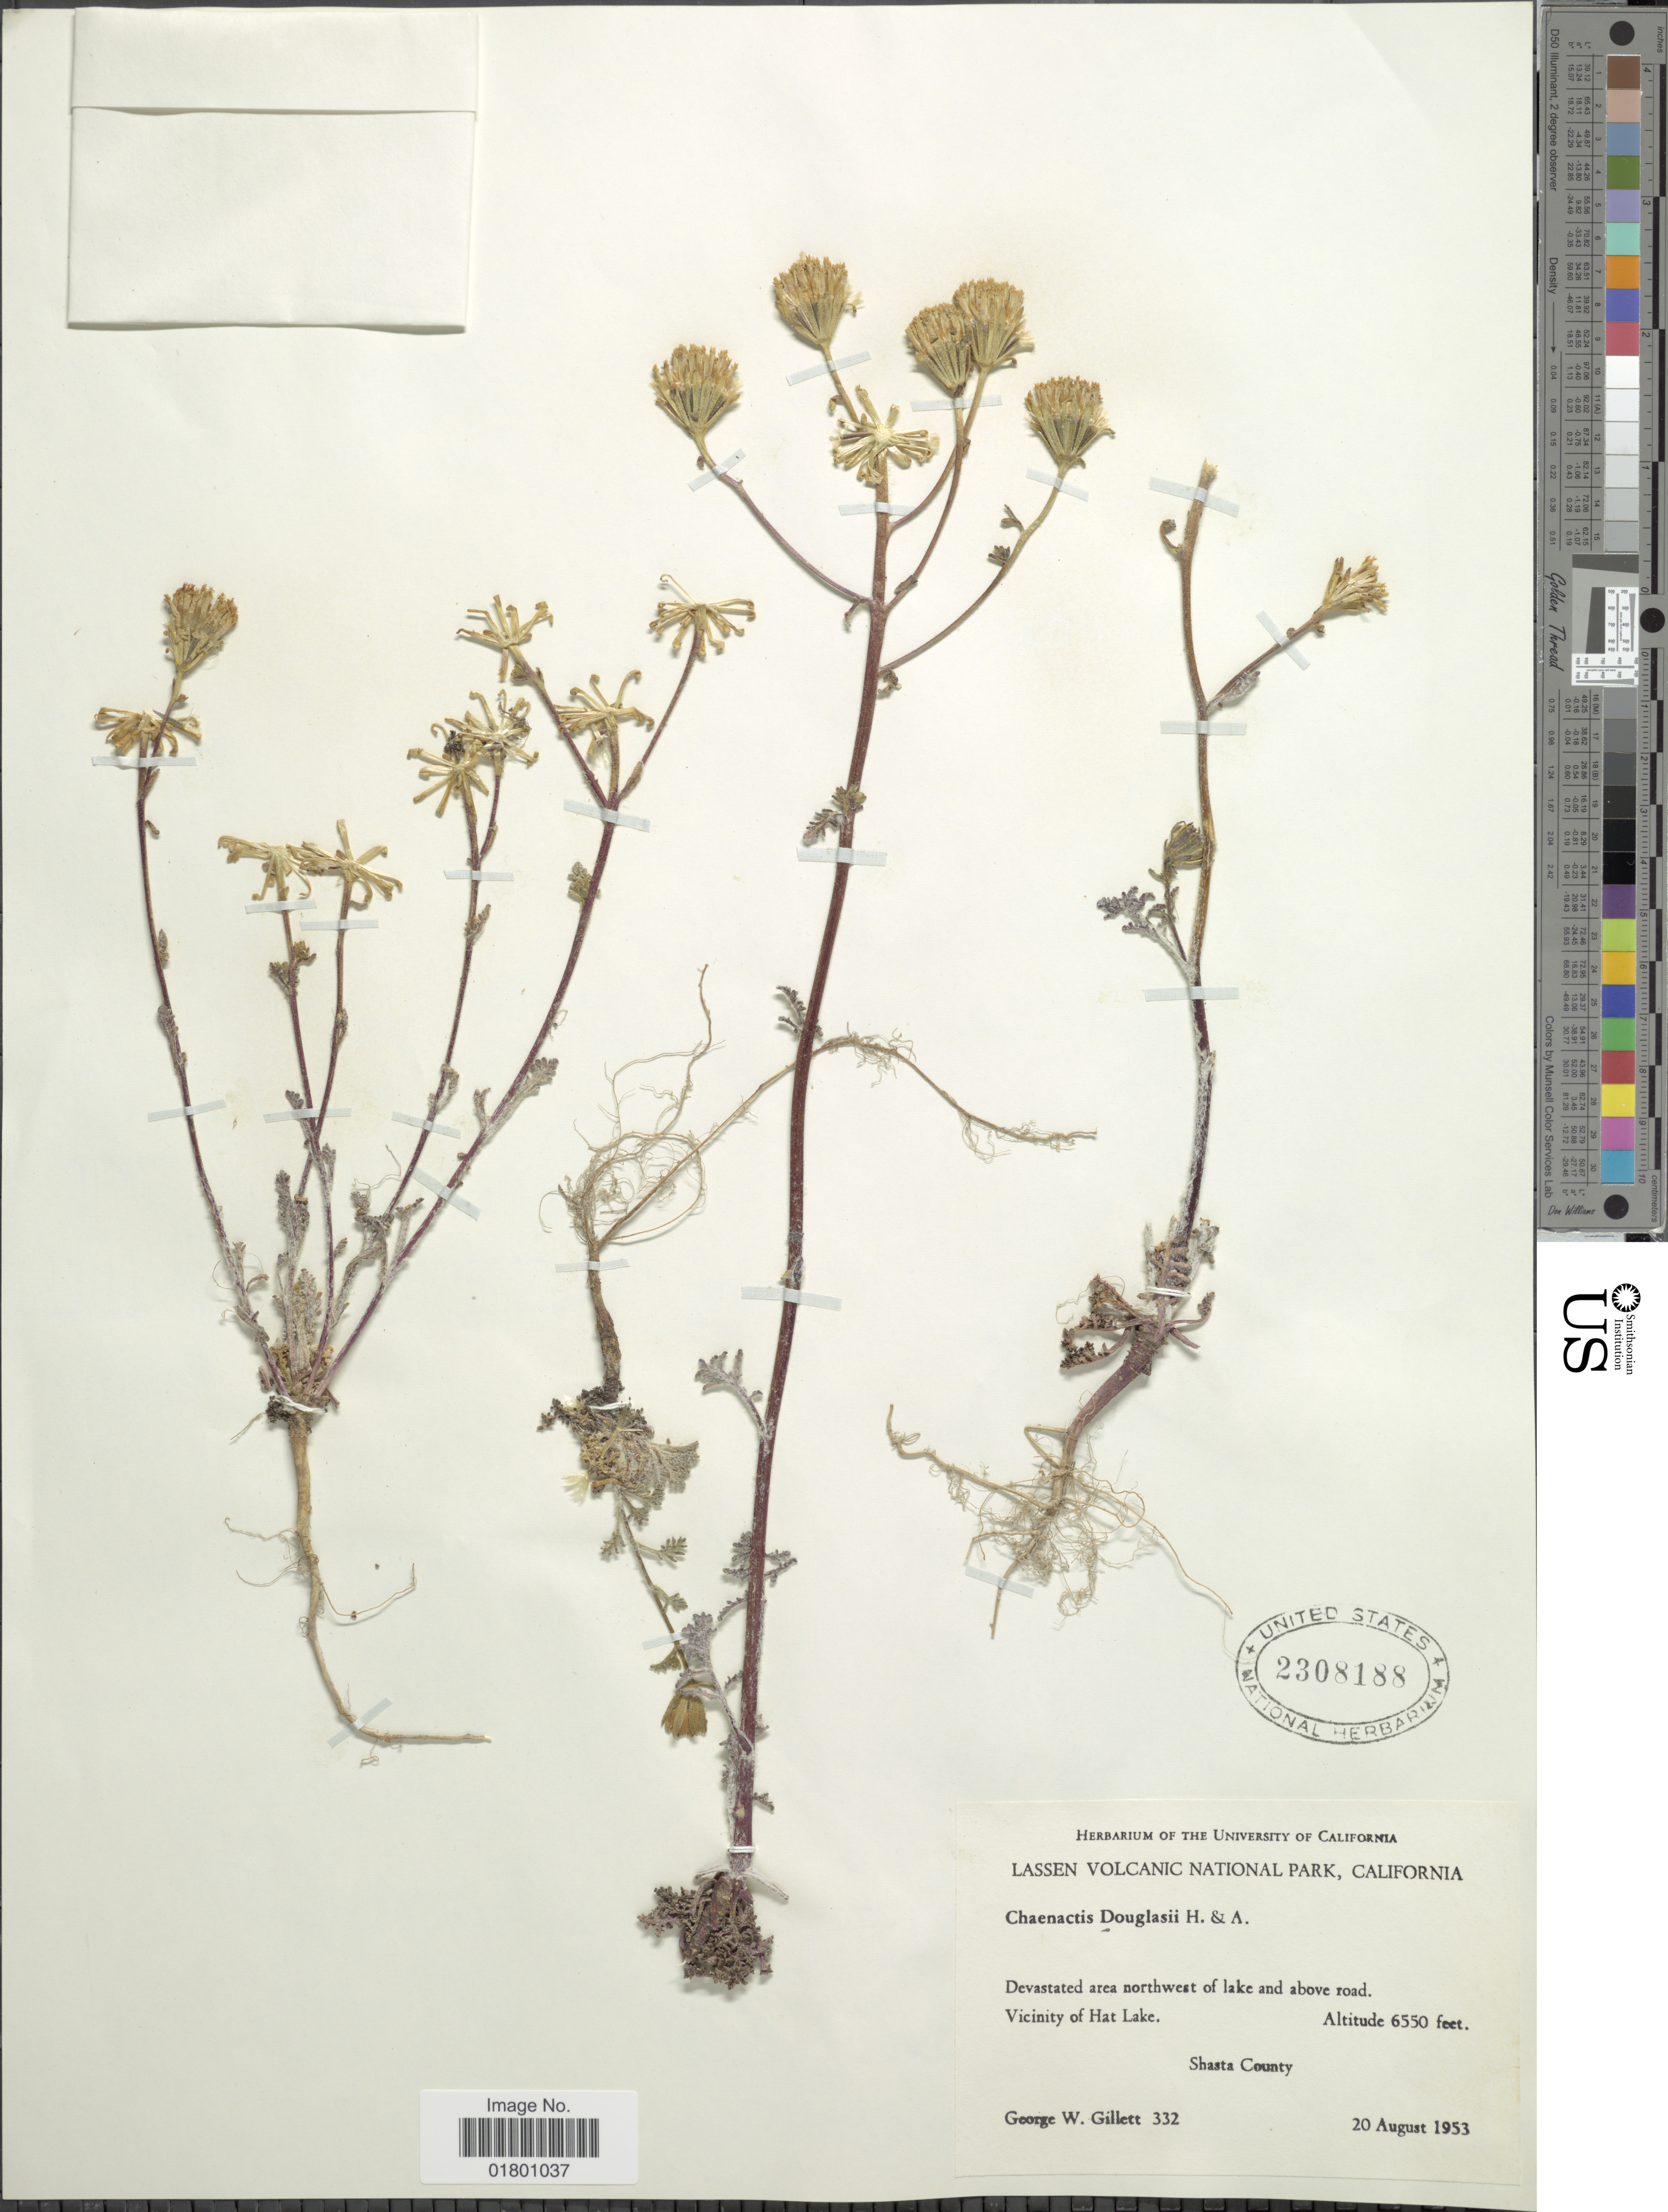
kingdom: Plantae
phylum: Tracheophyta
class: Magnoliopsida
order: Asterales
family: Asteraceae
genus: Chaenactis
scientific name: Chaenactis douglasii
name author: Hook. & Arn.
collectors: G. Gillett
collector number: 332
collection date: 1953-08-20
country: United States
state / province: California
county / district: Shasta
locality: Lassen Volcanic National Park, Devastated area northwest of lake and above road. Vicinity of Hat Lake, Shasta County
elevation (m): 1996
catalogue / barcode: US 2308188